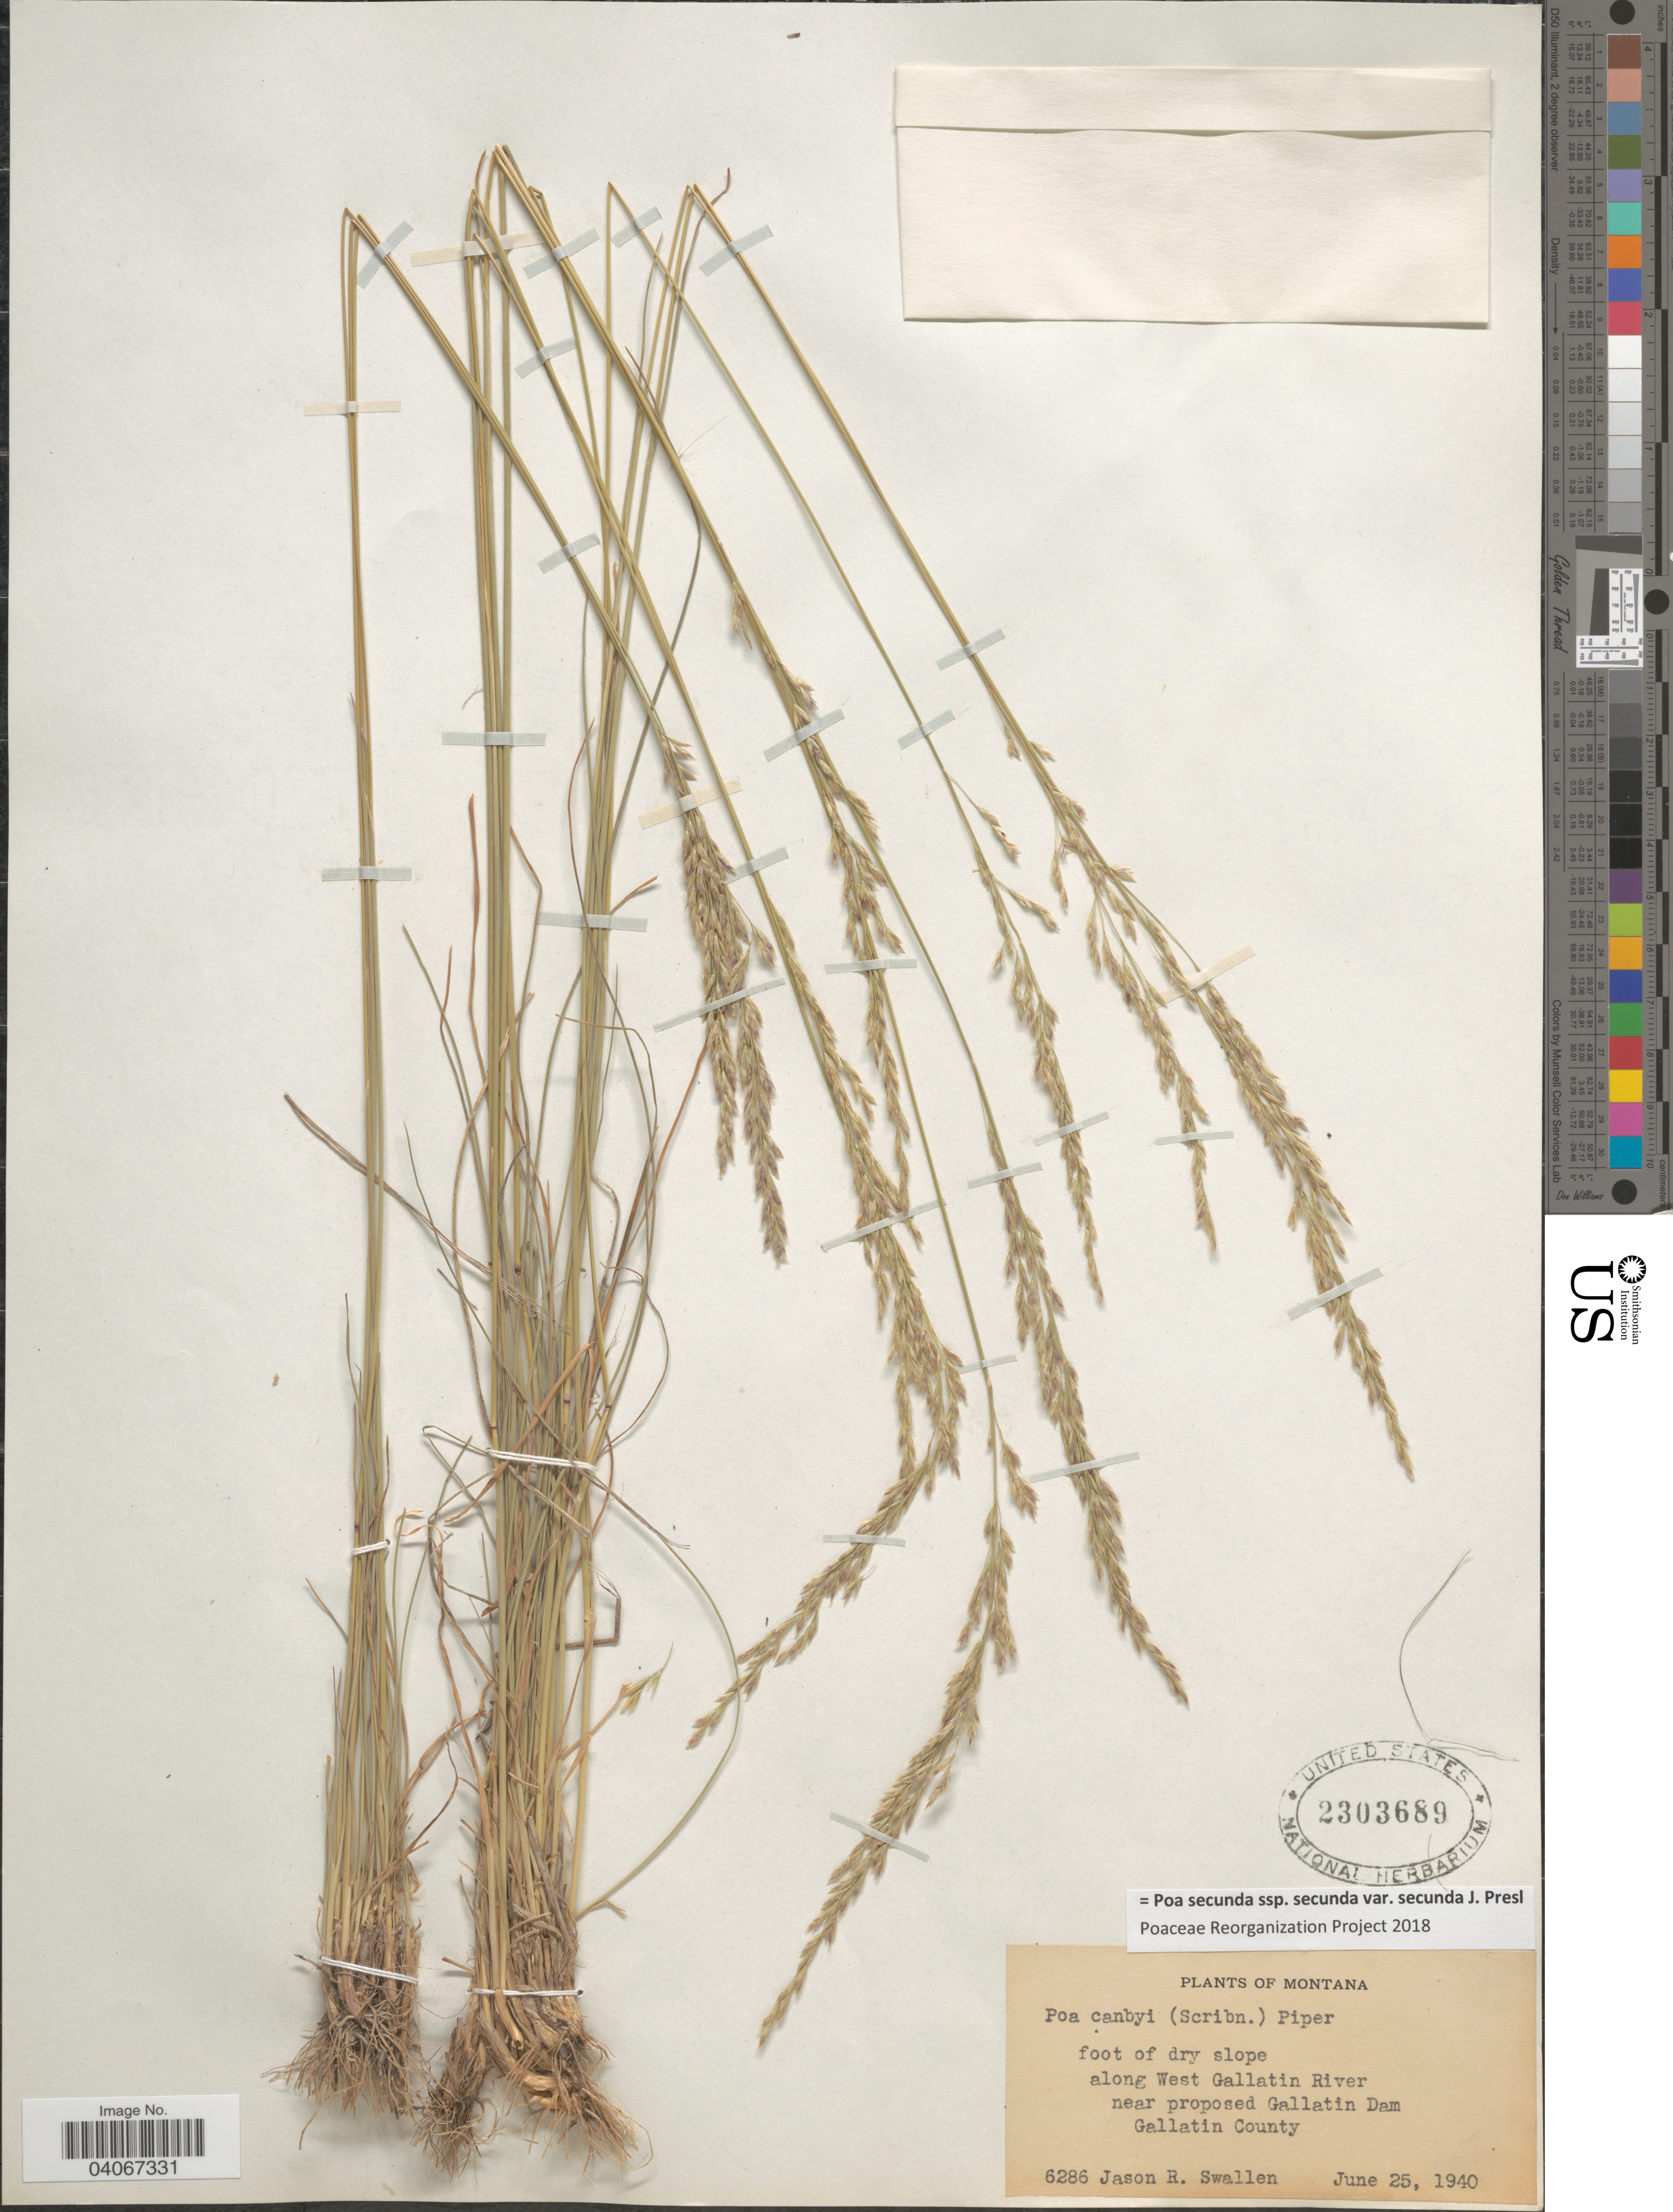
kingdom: Plantae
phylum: Tracheophyta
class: Liliopsida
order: Poales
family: Poaceae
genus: Poa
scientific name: Poa secunda subsp. secunda var. secunda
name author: J. Presl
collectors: J. R. Swallen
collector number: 6286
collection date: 1940-06-25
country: United States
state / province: Montana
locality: Foot of dry slope along West Gallatin River near proposed Gallatin Dam. Gallatin County.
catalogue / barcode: US 2303689